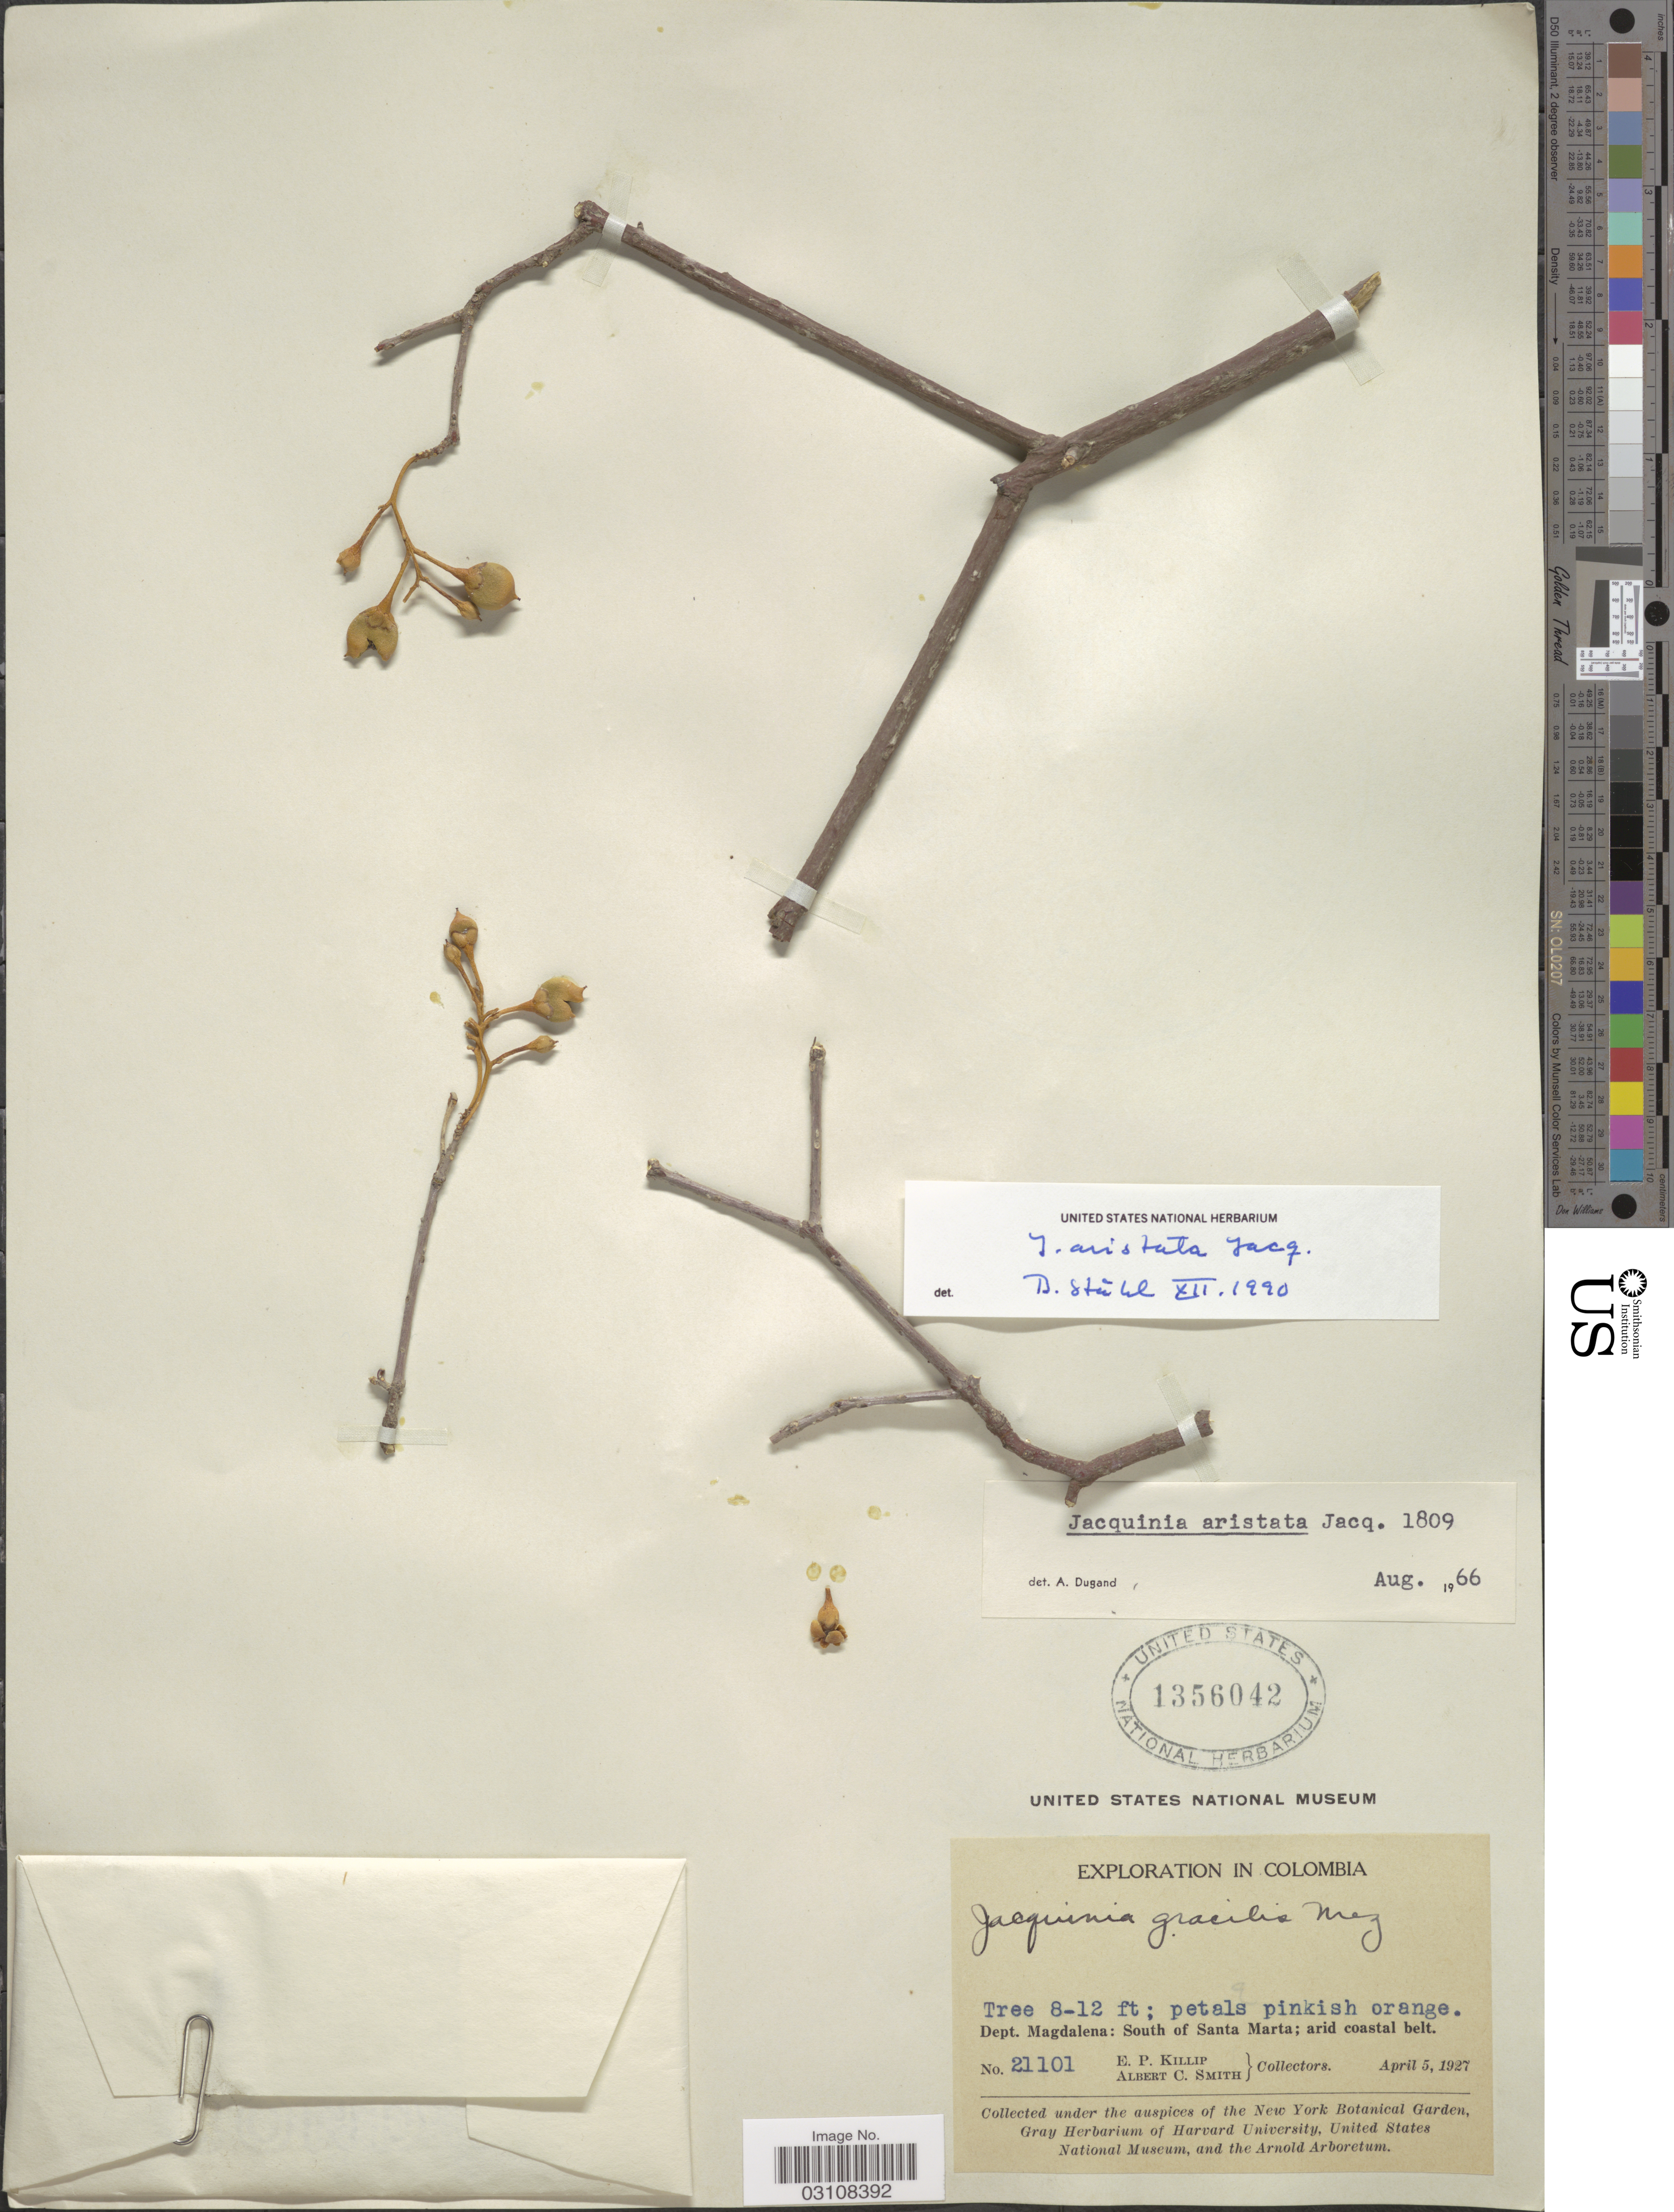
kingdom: Plantae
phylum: Tracheophyta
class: Magnoliopsida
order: Ericales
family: Primulaceae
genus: Bonellia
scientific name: Bonellia frutescens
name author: (Mill.) B. Ståhl & Källersjö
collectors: E. P. Killip & A. C. Smith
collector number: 21101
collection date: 1927-04-05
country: Colombia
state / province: Magdalena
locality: Dept. Magdalena: South of Santa Marta; arid coastal belt.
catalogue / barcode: US 1356042